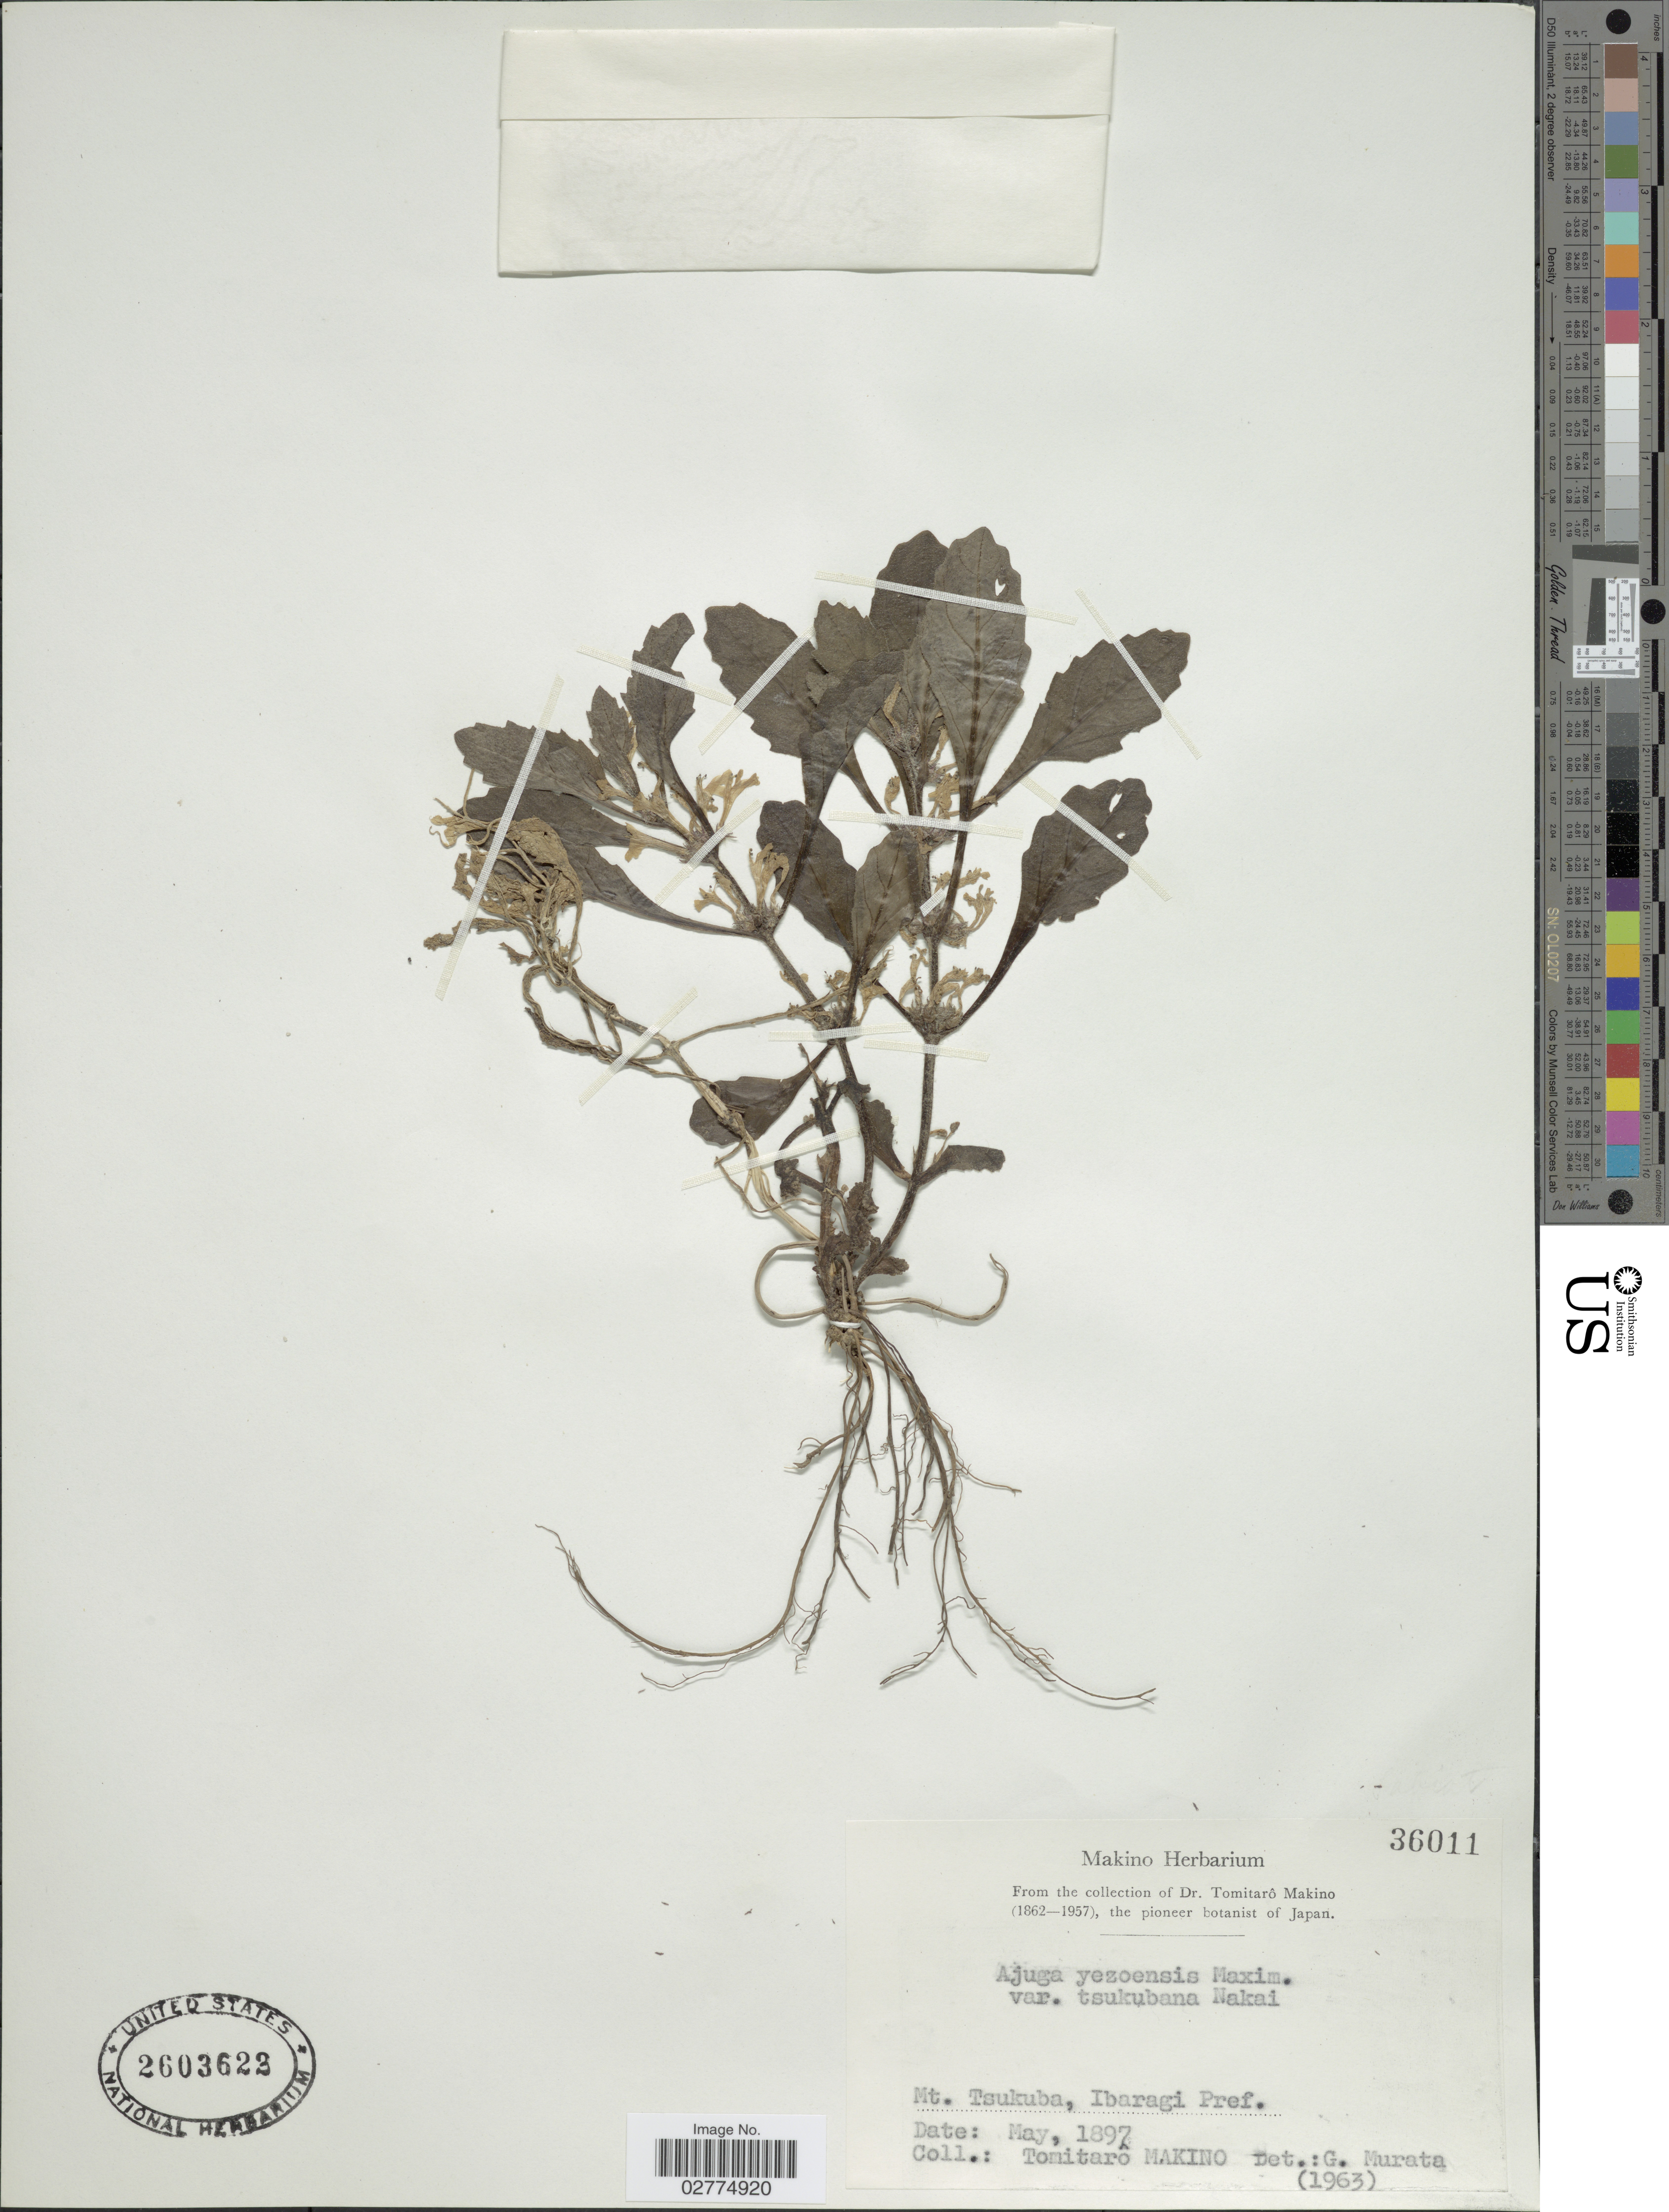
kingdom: Plantae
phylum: Tracheophyta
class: Magnoliopsida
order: Lamiales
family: Lamiaceae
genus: Ajuga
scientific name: Ajuga yesoensis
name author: Maxim. ex Franch. & Sav.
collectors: T. Makino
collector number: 36011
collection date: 1897-05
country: Japan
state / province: Ibaraki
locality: Mt. Tsukuba, Ibaragi Pref.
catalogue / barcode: US 2603622